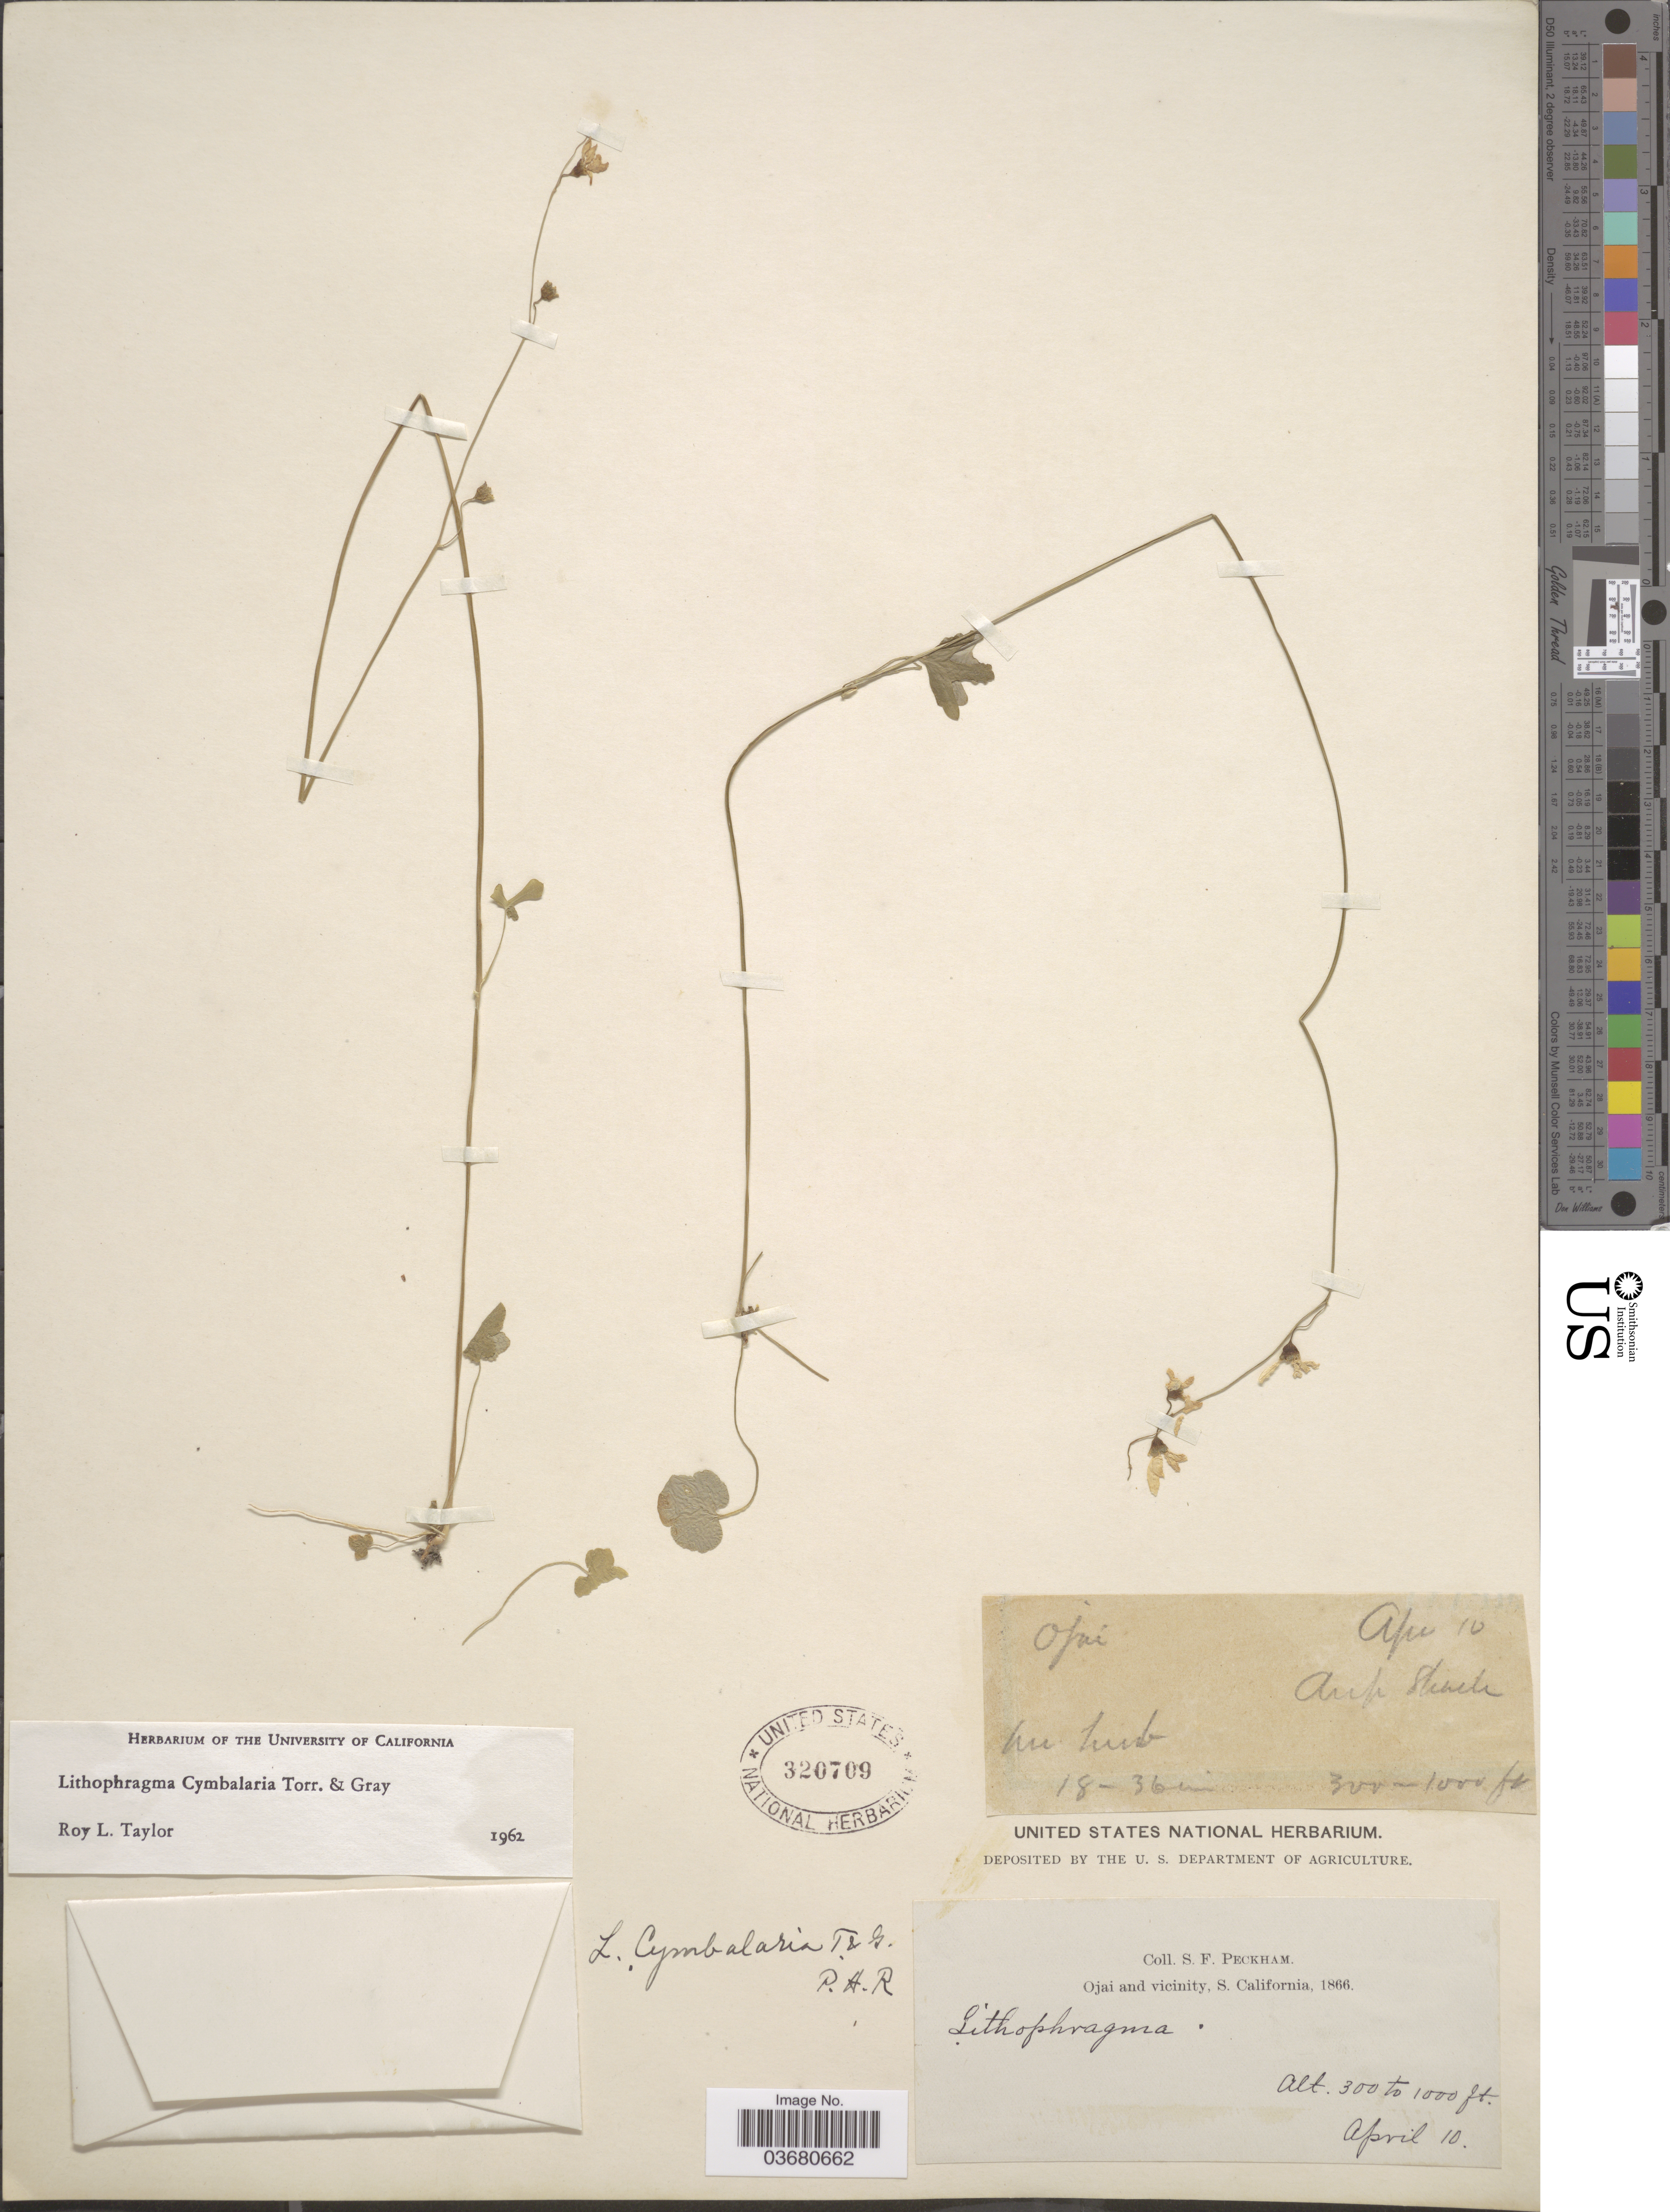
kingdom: Plantae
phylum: Tracheophyta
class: Magnoliopsida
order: Saxifragales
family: Saxifragaceae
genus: Lithophragma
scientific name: Lithophragma cymbalaria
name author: Torr. & A. Gray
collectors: S. Peckham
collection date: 1866-04-10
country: United States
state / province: California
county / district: Ventura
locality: Ojai and vicinity, S. California, 1866.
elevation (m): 91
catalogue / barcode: US 320709